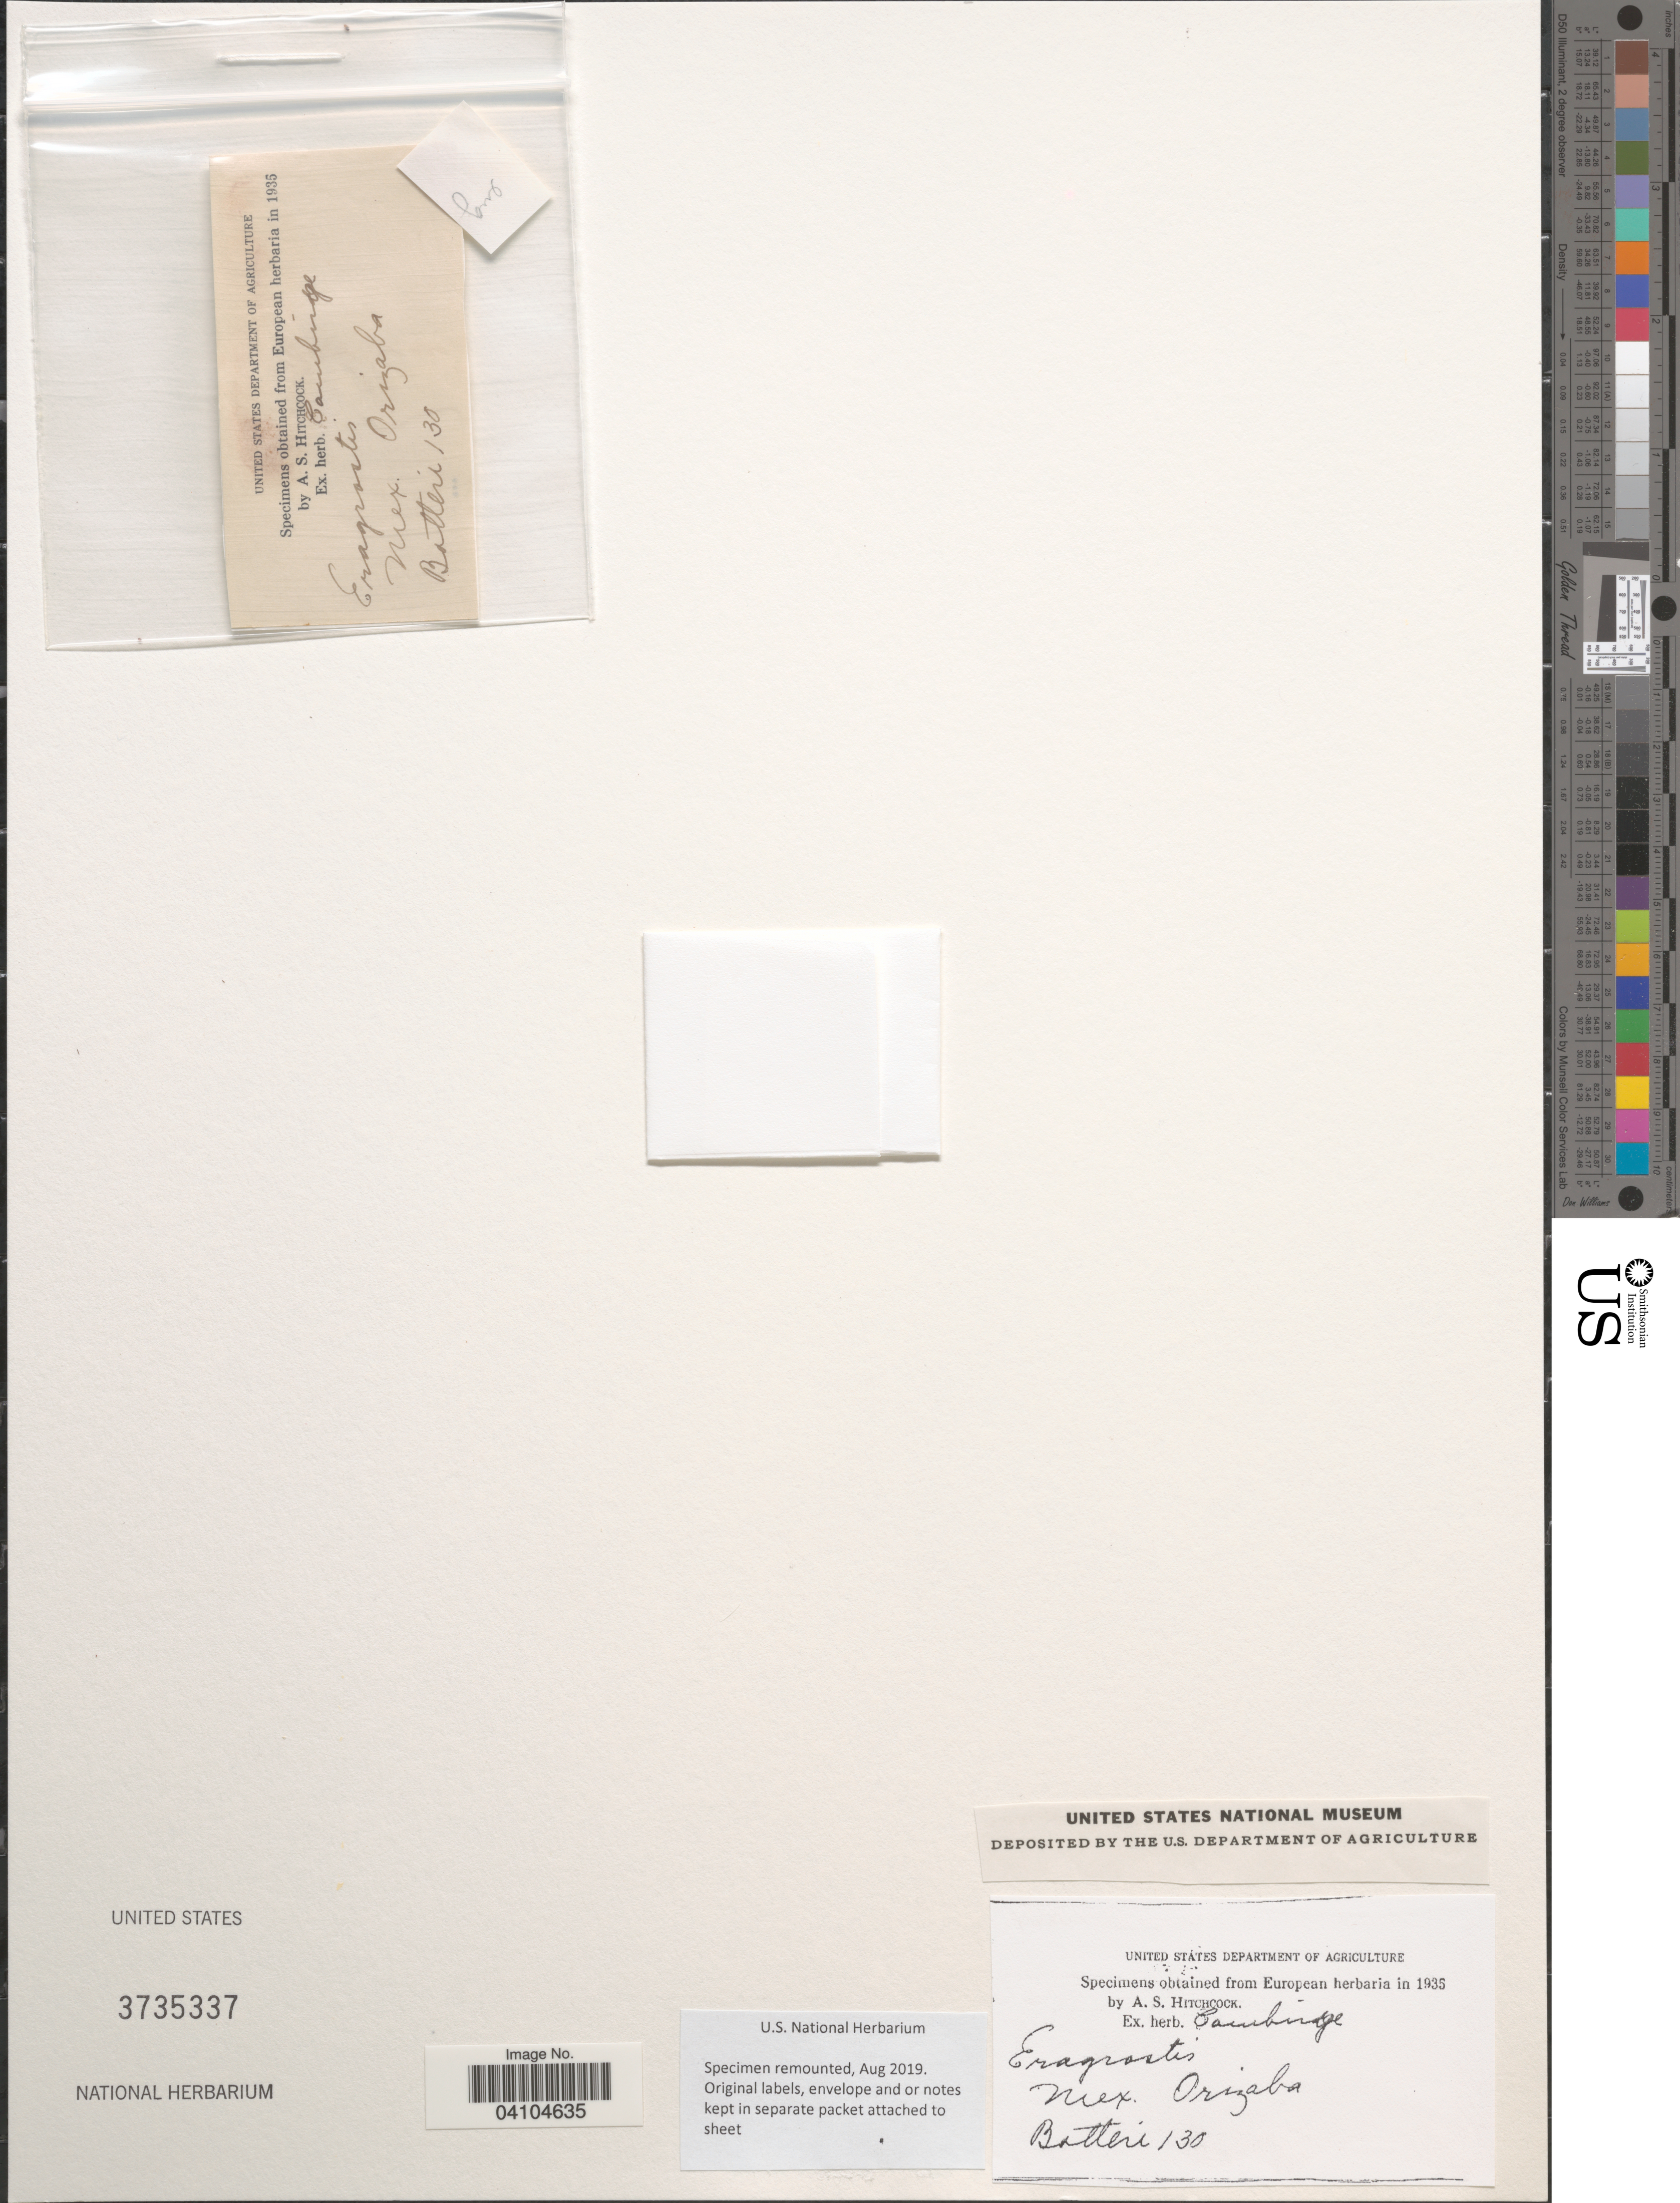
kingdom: Plantae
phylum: Tracheophyta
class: Liliopsida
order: Poales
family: Poaceae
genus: Eragrostis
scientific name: Eragrostis sp.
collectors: -. Botteri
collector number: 130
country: Mexico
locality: Orizaba.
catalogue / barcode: US 3735337